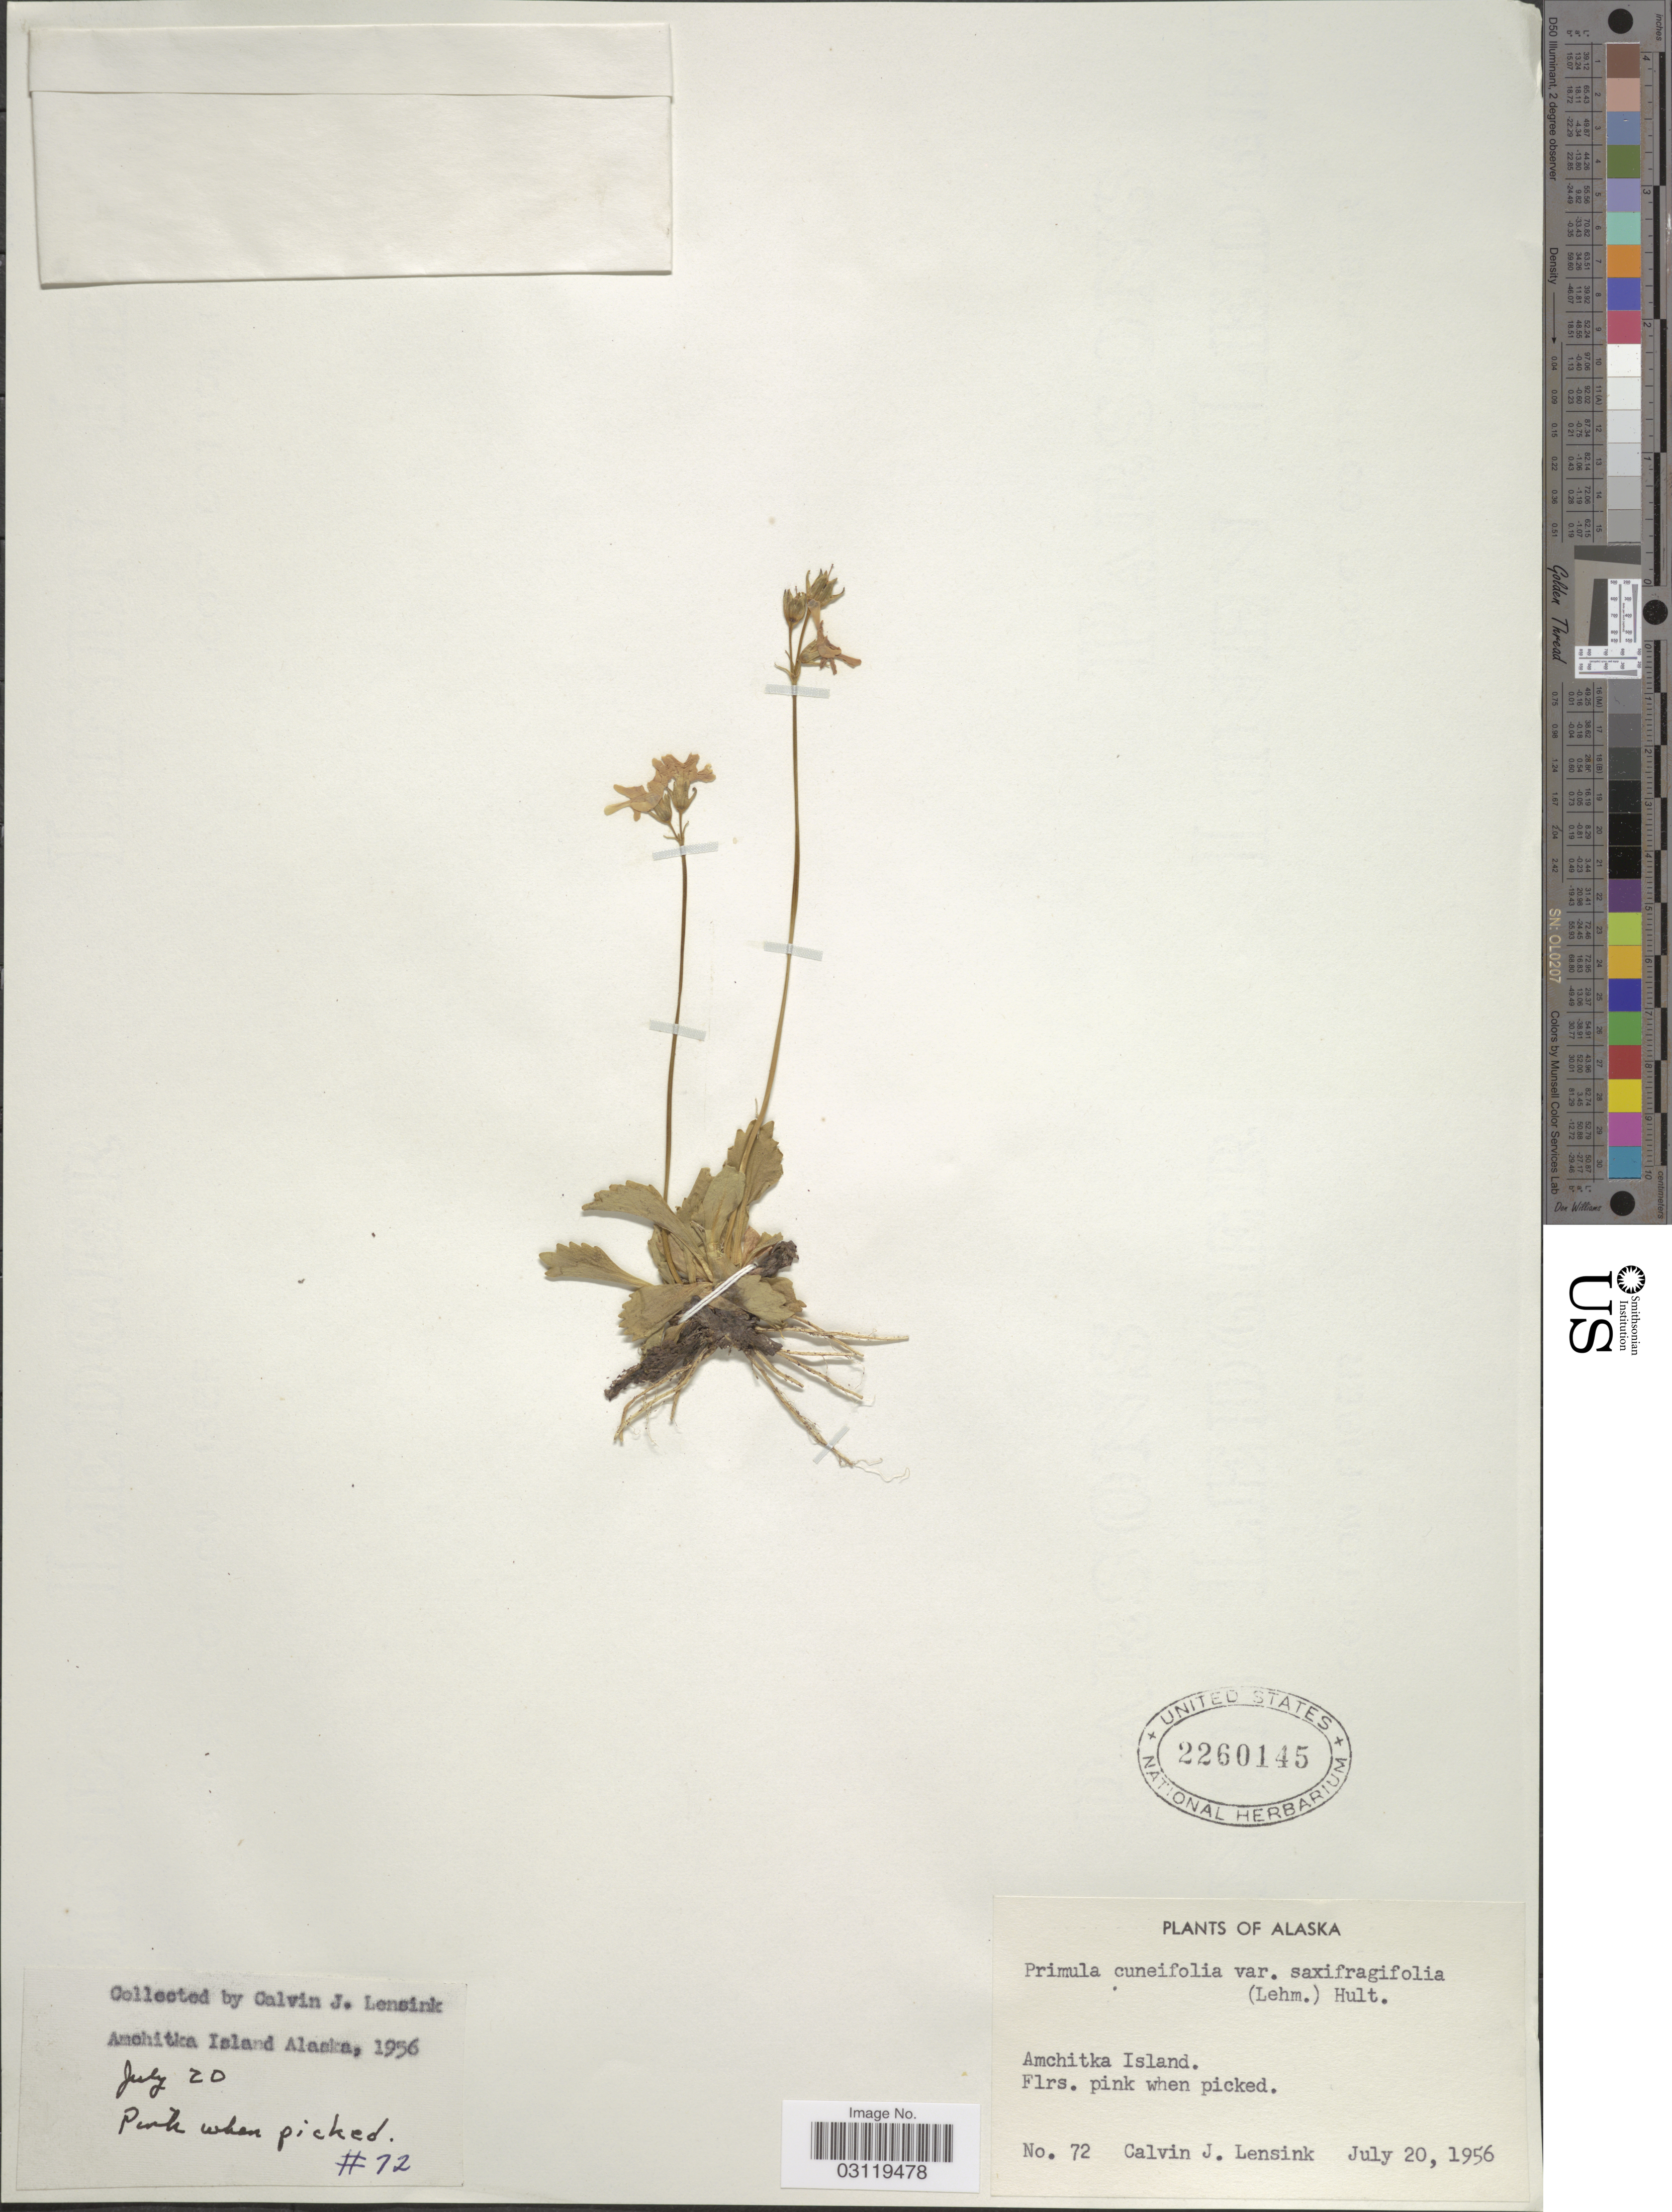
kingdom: Plantae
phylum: Tracheophyta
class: Magnoliopsida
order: Ericales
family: Primulaceae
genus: Primula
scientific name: Primula cuneifolia subsp. saxifragifolia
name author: (Lehm.) W.W. Sm. & Forrest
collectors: C. Lensink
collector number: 72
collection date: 1956-07-20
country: United States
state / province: Alaska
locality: Amchitka Island.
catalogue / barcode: US 2260145